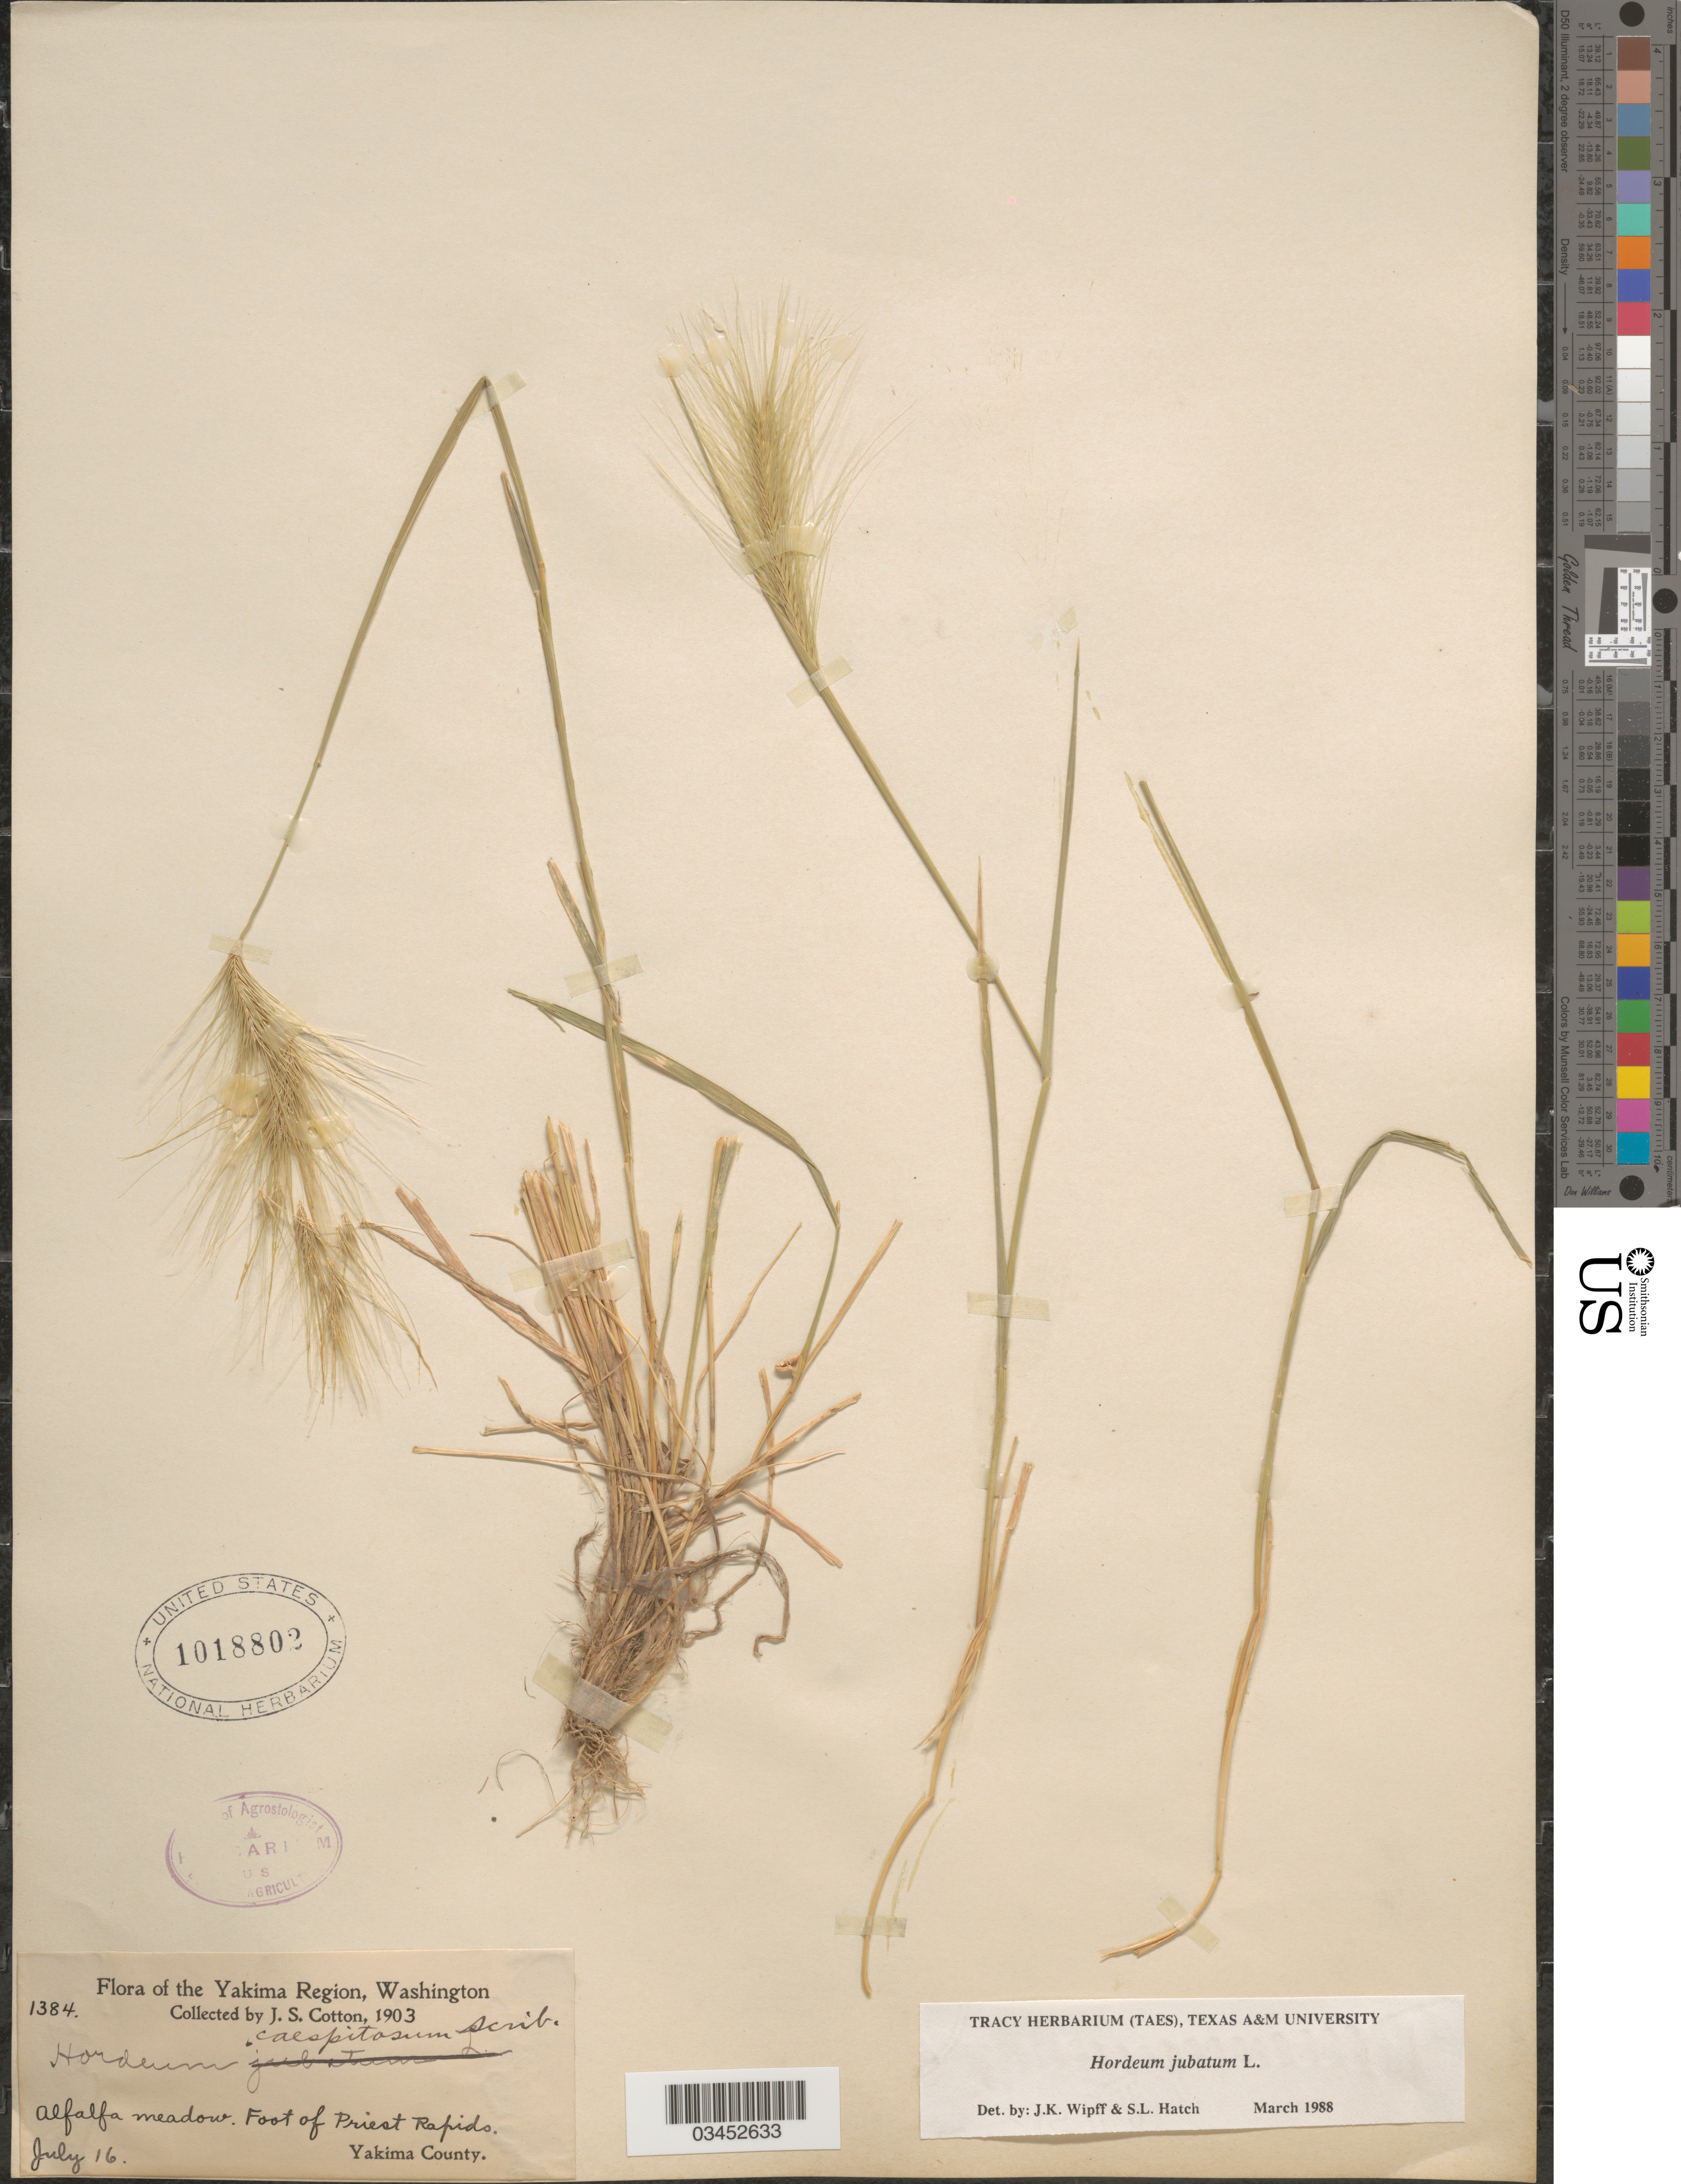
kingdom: Plantae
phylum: Tracheophyta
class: Liliopsida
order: Poales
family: Poaceae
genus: Hordeum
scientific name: Hordeum jubatum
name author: L.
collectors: J. S. Cotton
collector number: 1384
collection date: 1903-07-16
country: United States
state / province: Washington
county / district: Yakima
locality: Yakima Region. Alfalfa meadow. Foot of Priest Rapids. Yakima County.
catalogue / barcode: US 1018802